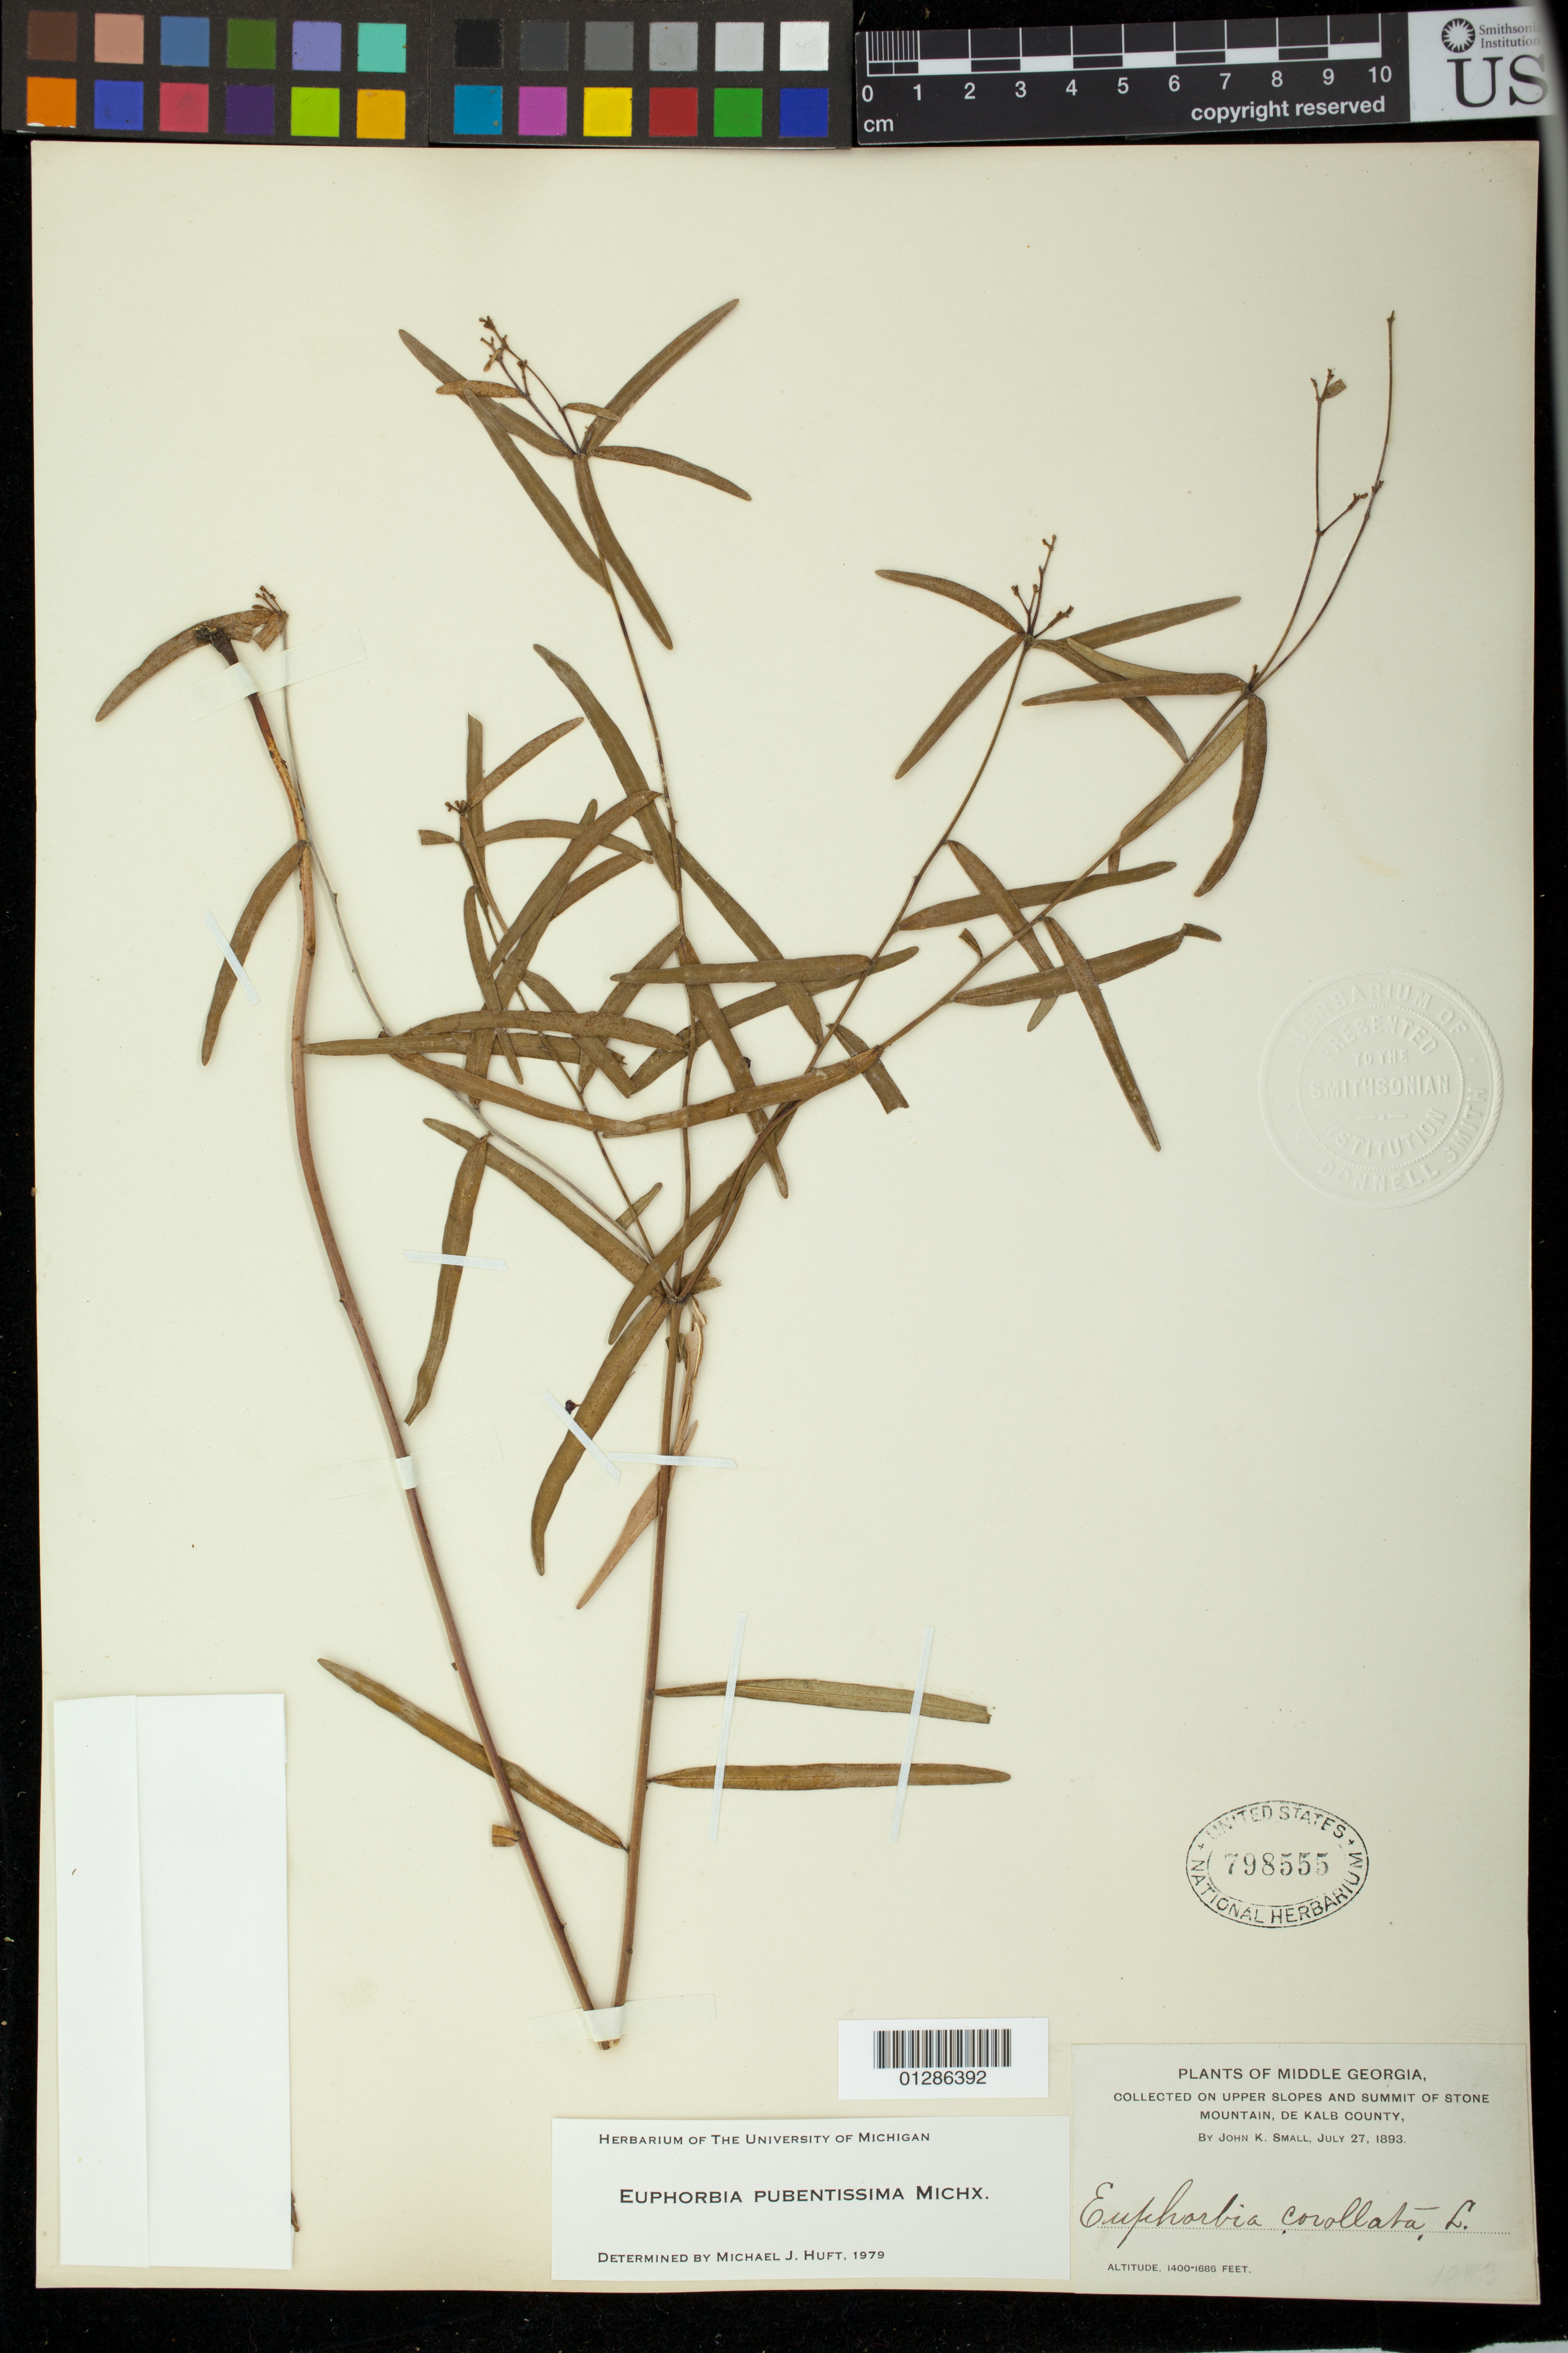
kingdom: Plantae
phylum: Tracheophyta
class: Magnoliopsida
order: Malpighiales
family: Euphorbiaceae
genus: Euphorbia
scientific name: Euphorbia pubentissima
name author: Michx.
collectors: J. K. Small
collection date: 1893-07-27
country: United States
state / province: Georgia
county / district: DeKalb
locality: Plants of Middle Georgia. Collected on upper slopes and summit of Stone Mountain.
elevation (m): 427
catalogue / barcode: US 798555